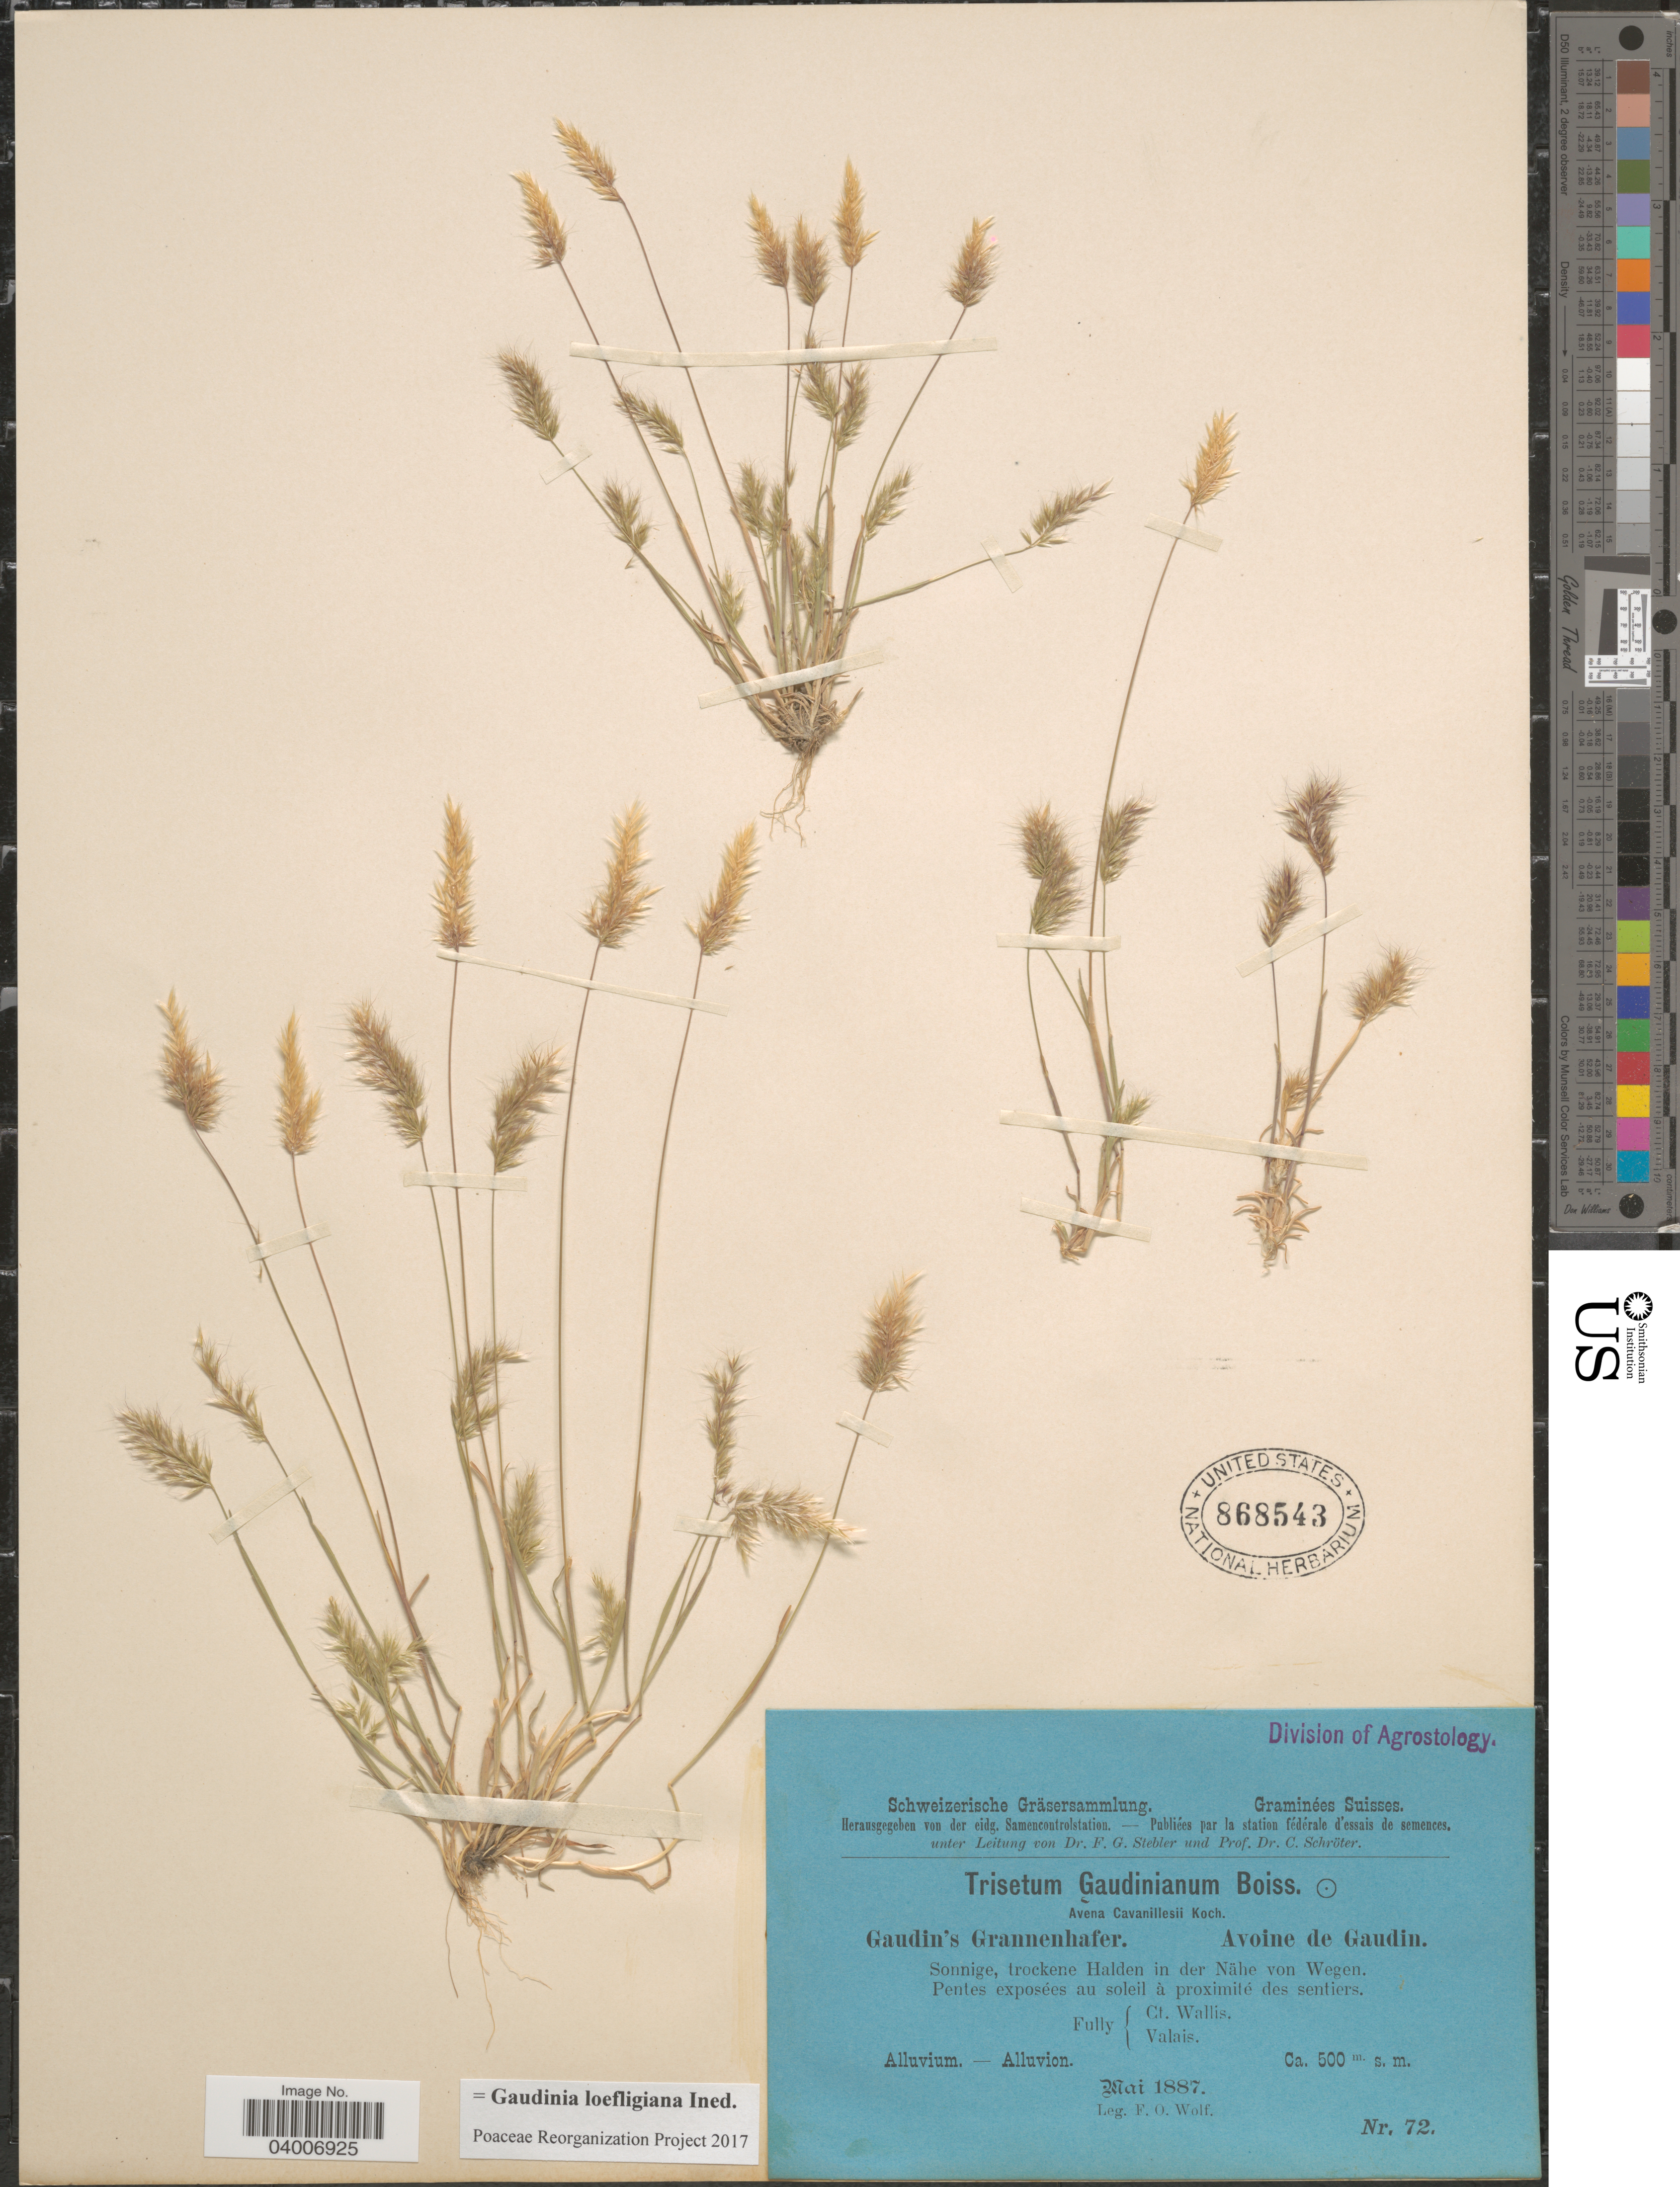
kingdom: Plantae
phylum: Tracheophyta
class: Liliopsida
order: Poales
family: Poaceae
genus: Gaudinia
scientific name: Gaudinia loefligiana ined.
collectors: F. Wolf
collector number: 72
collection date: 1887-05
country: Switzerland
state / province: Valais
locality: Fully Ct. Wallis. Valais.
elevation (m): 500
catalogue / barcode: US 868543